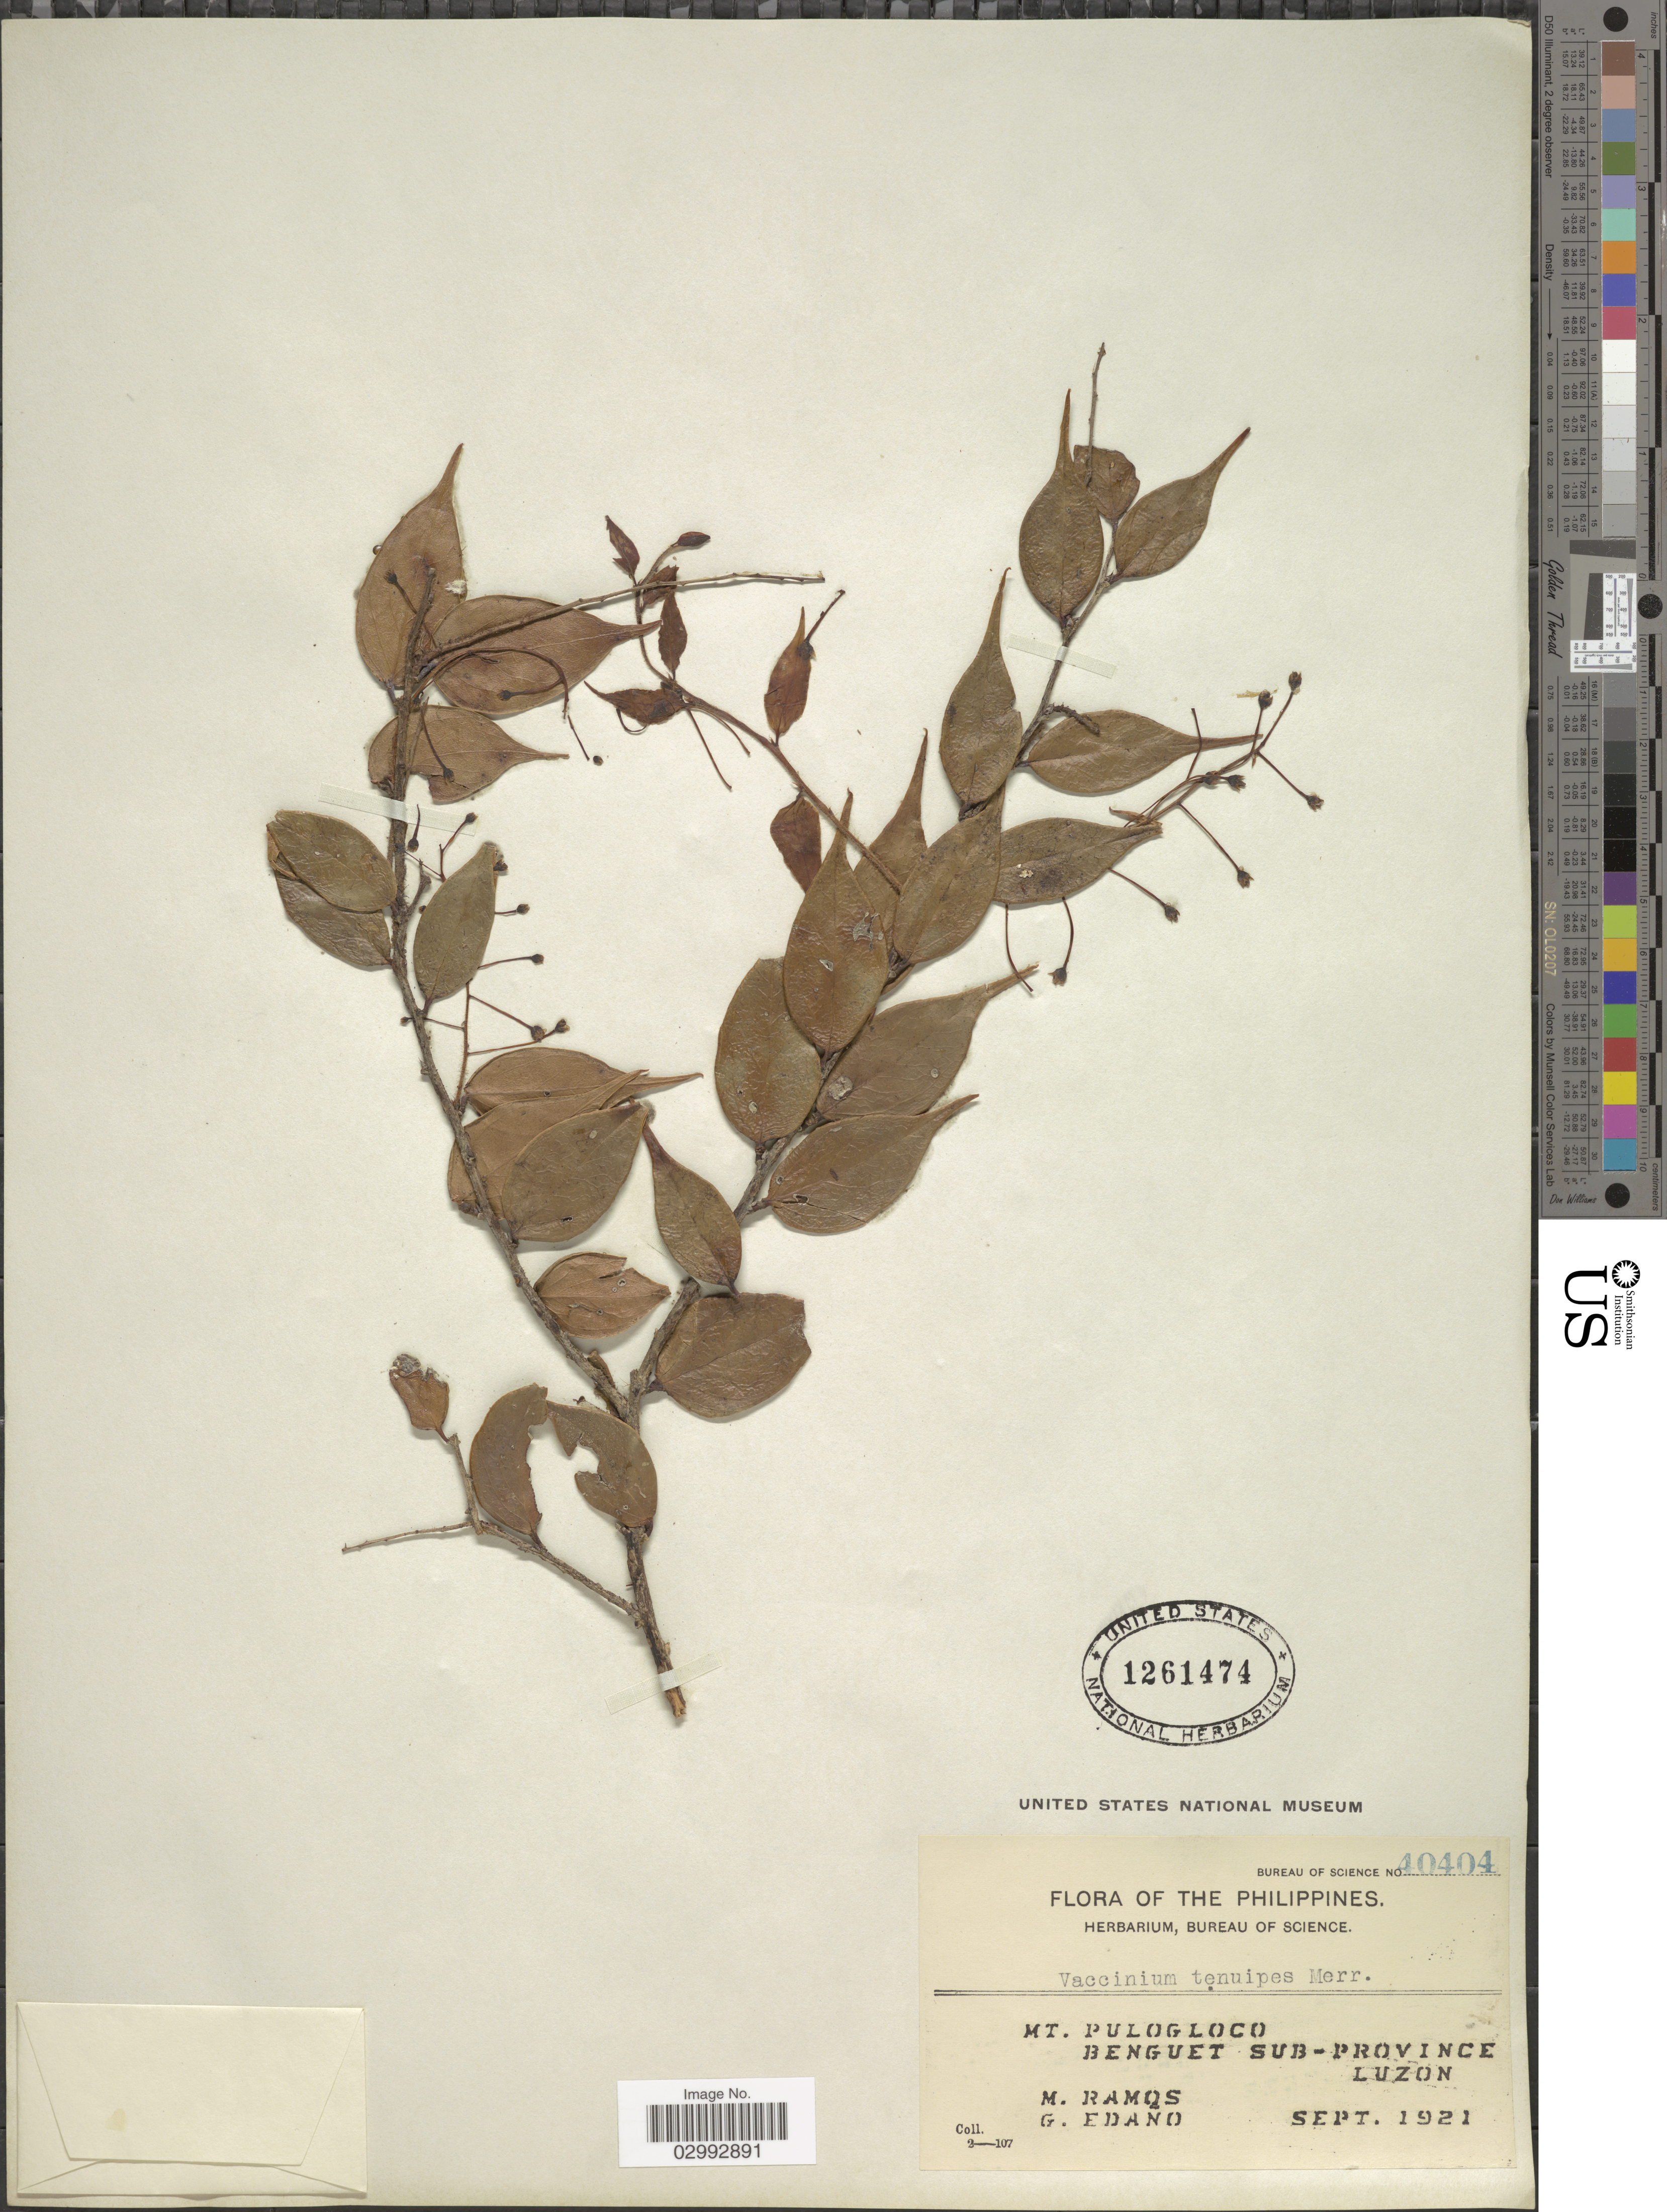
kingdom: Plantae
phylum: Tracheophyta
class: Magnoliopsida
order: Ericales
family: Ericaceae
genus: Vaccinium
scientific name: Vaccinium tenuipes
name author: Merr.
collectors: M. Ramos & G. Edaño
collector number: Bureau of Science 40404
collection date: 1921-09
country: Philippines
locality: Mt. Pulogloco. Benguet Sub-Province. Luzon.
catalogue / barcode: US 1261474